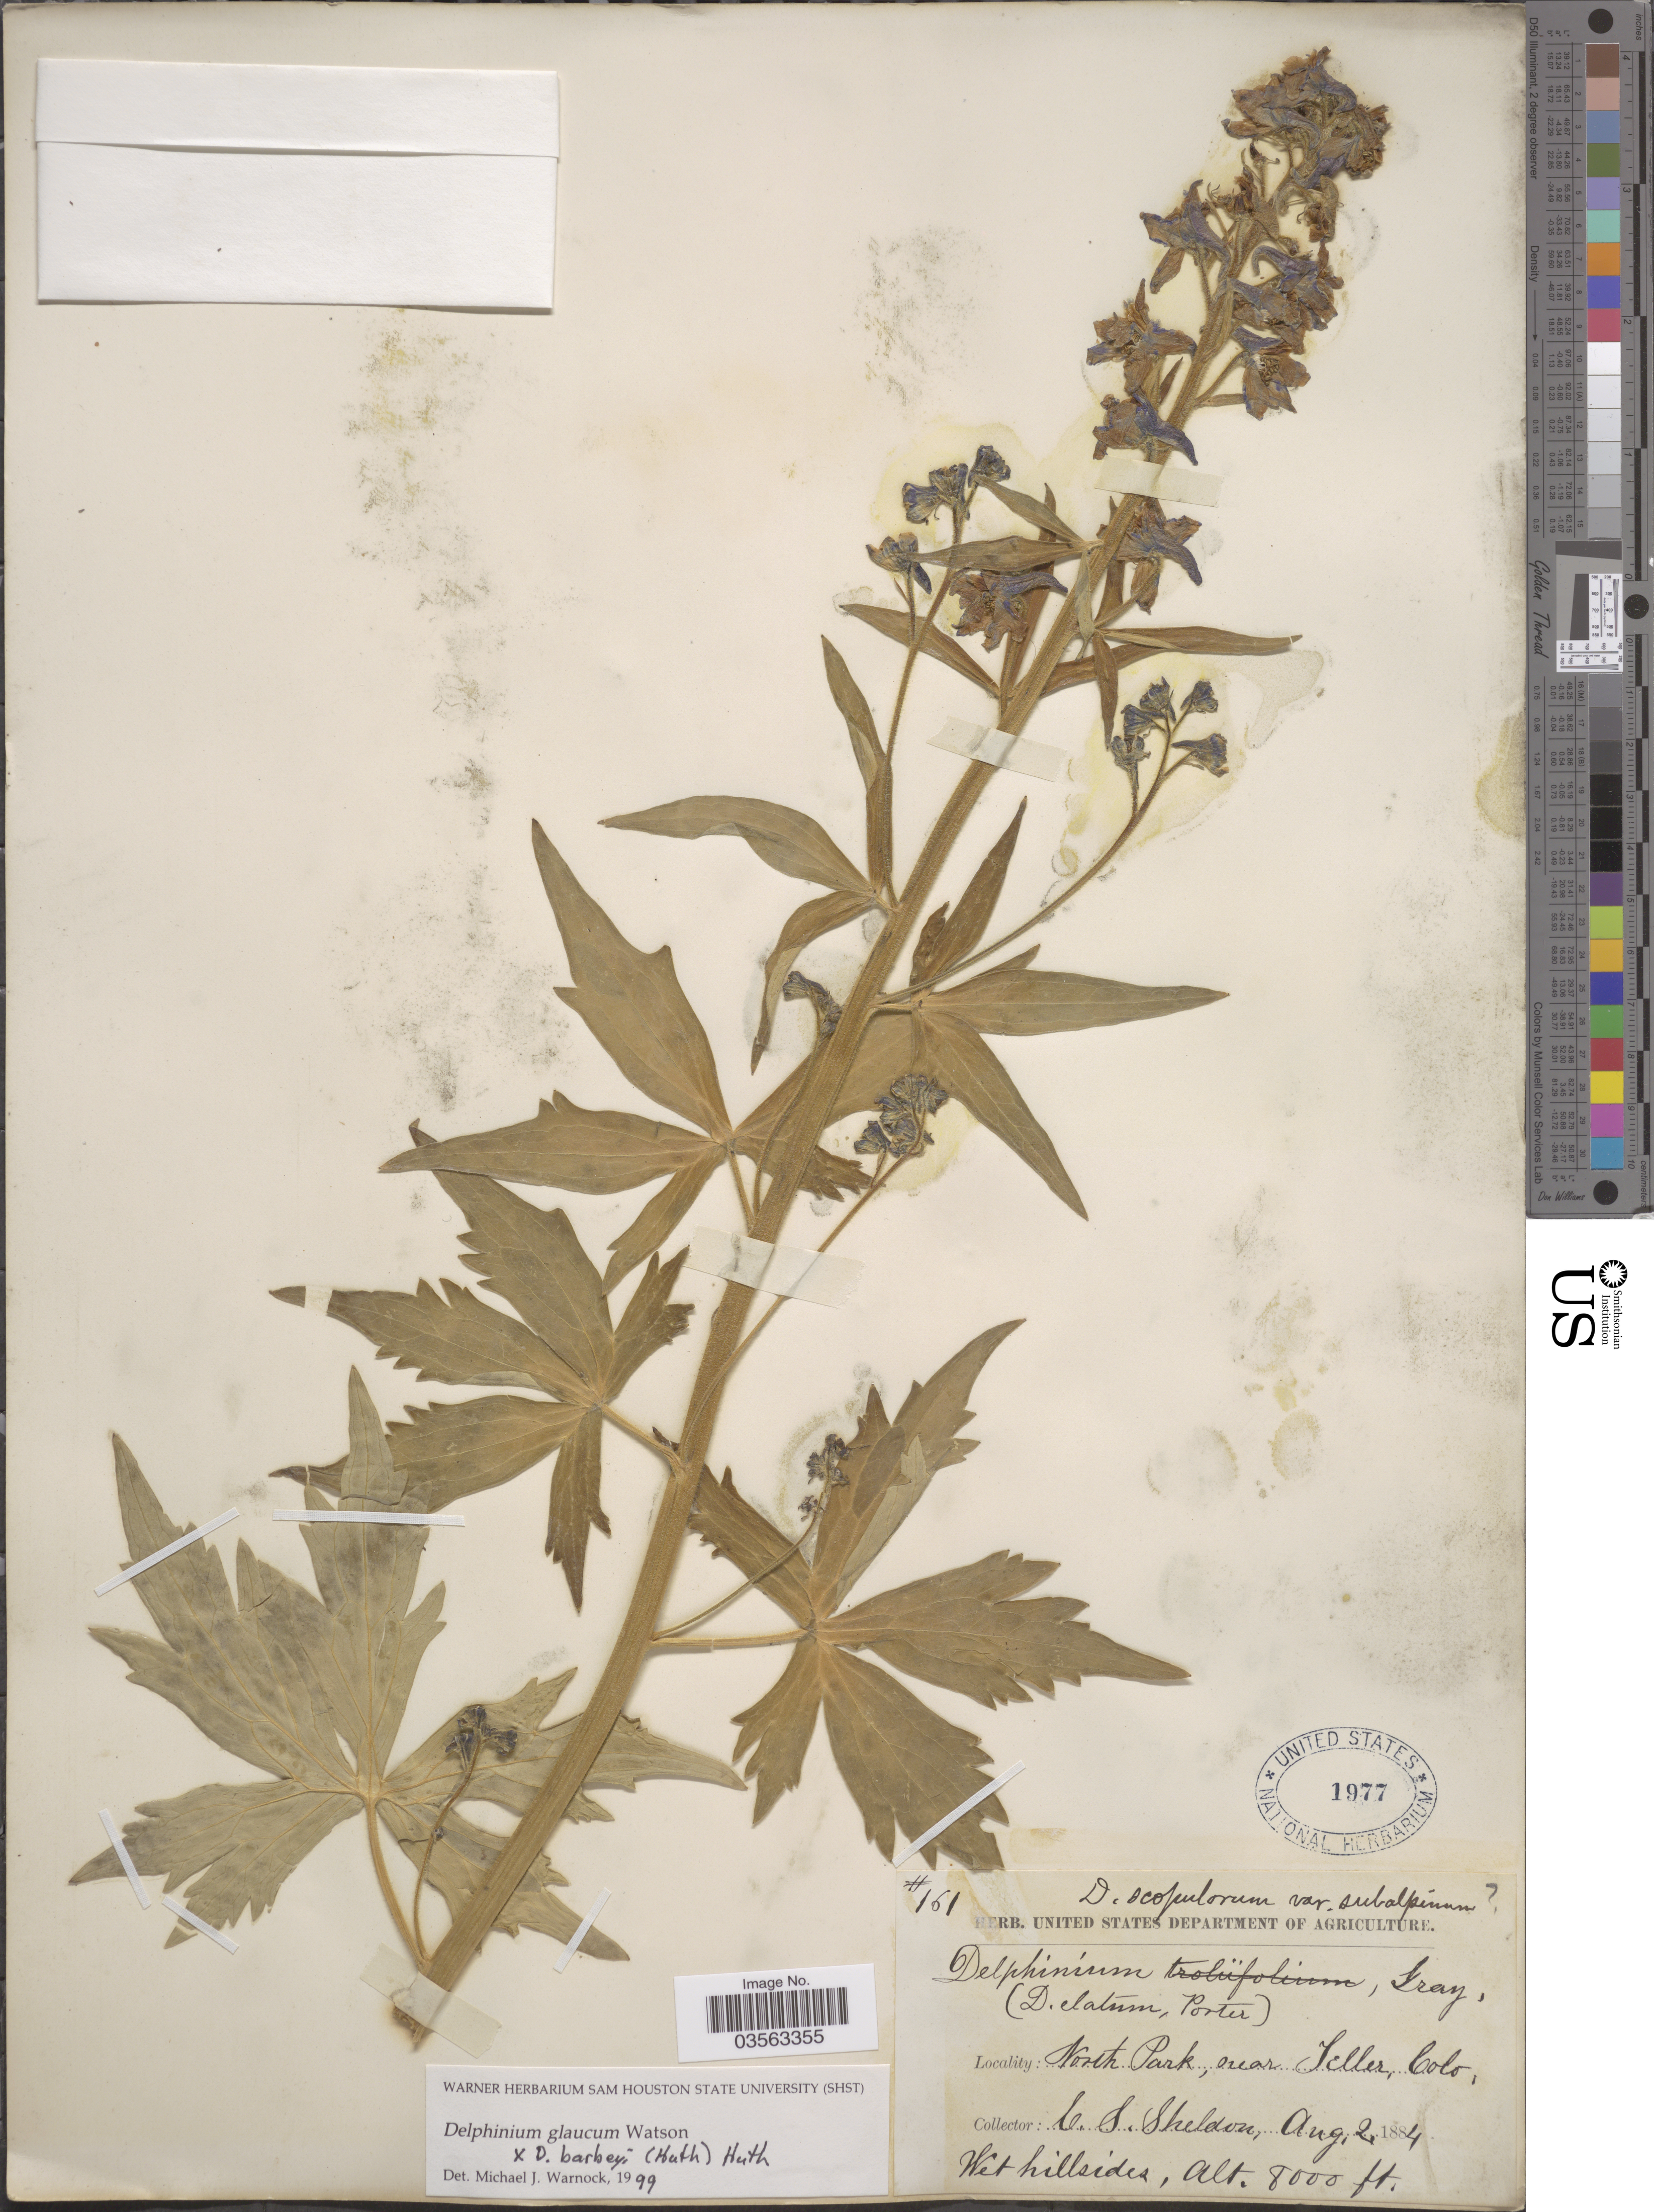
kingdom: Plantae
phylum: Tracheophyta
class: Magnoliopsida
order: Ranunculales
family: Ranunculaceae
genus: Delphinium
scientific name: Delphinium glaucum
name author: S. Watson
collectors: C. S. Sheldon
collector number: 161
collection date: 1884-08-02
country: United States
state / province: Colorado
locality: North Park, near Teller.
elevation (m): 2438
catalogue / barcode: US 1977